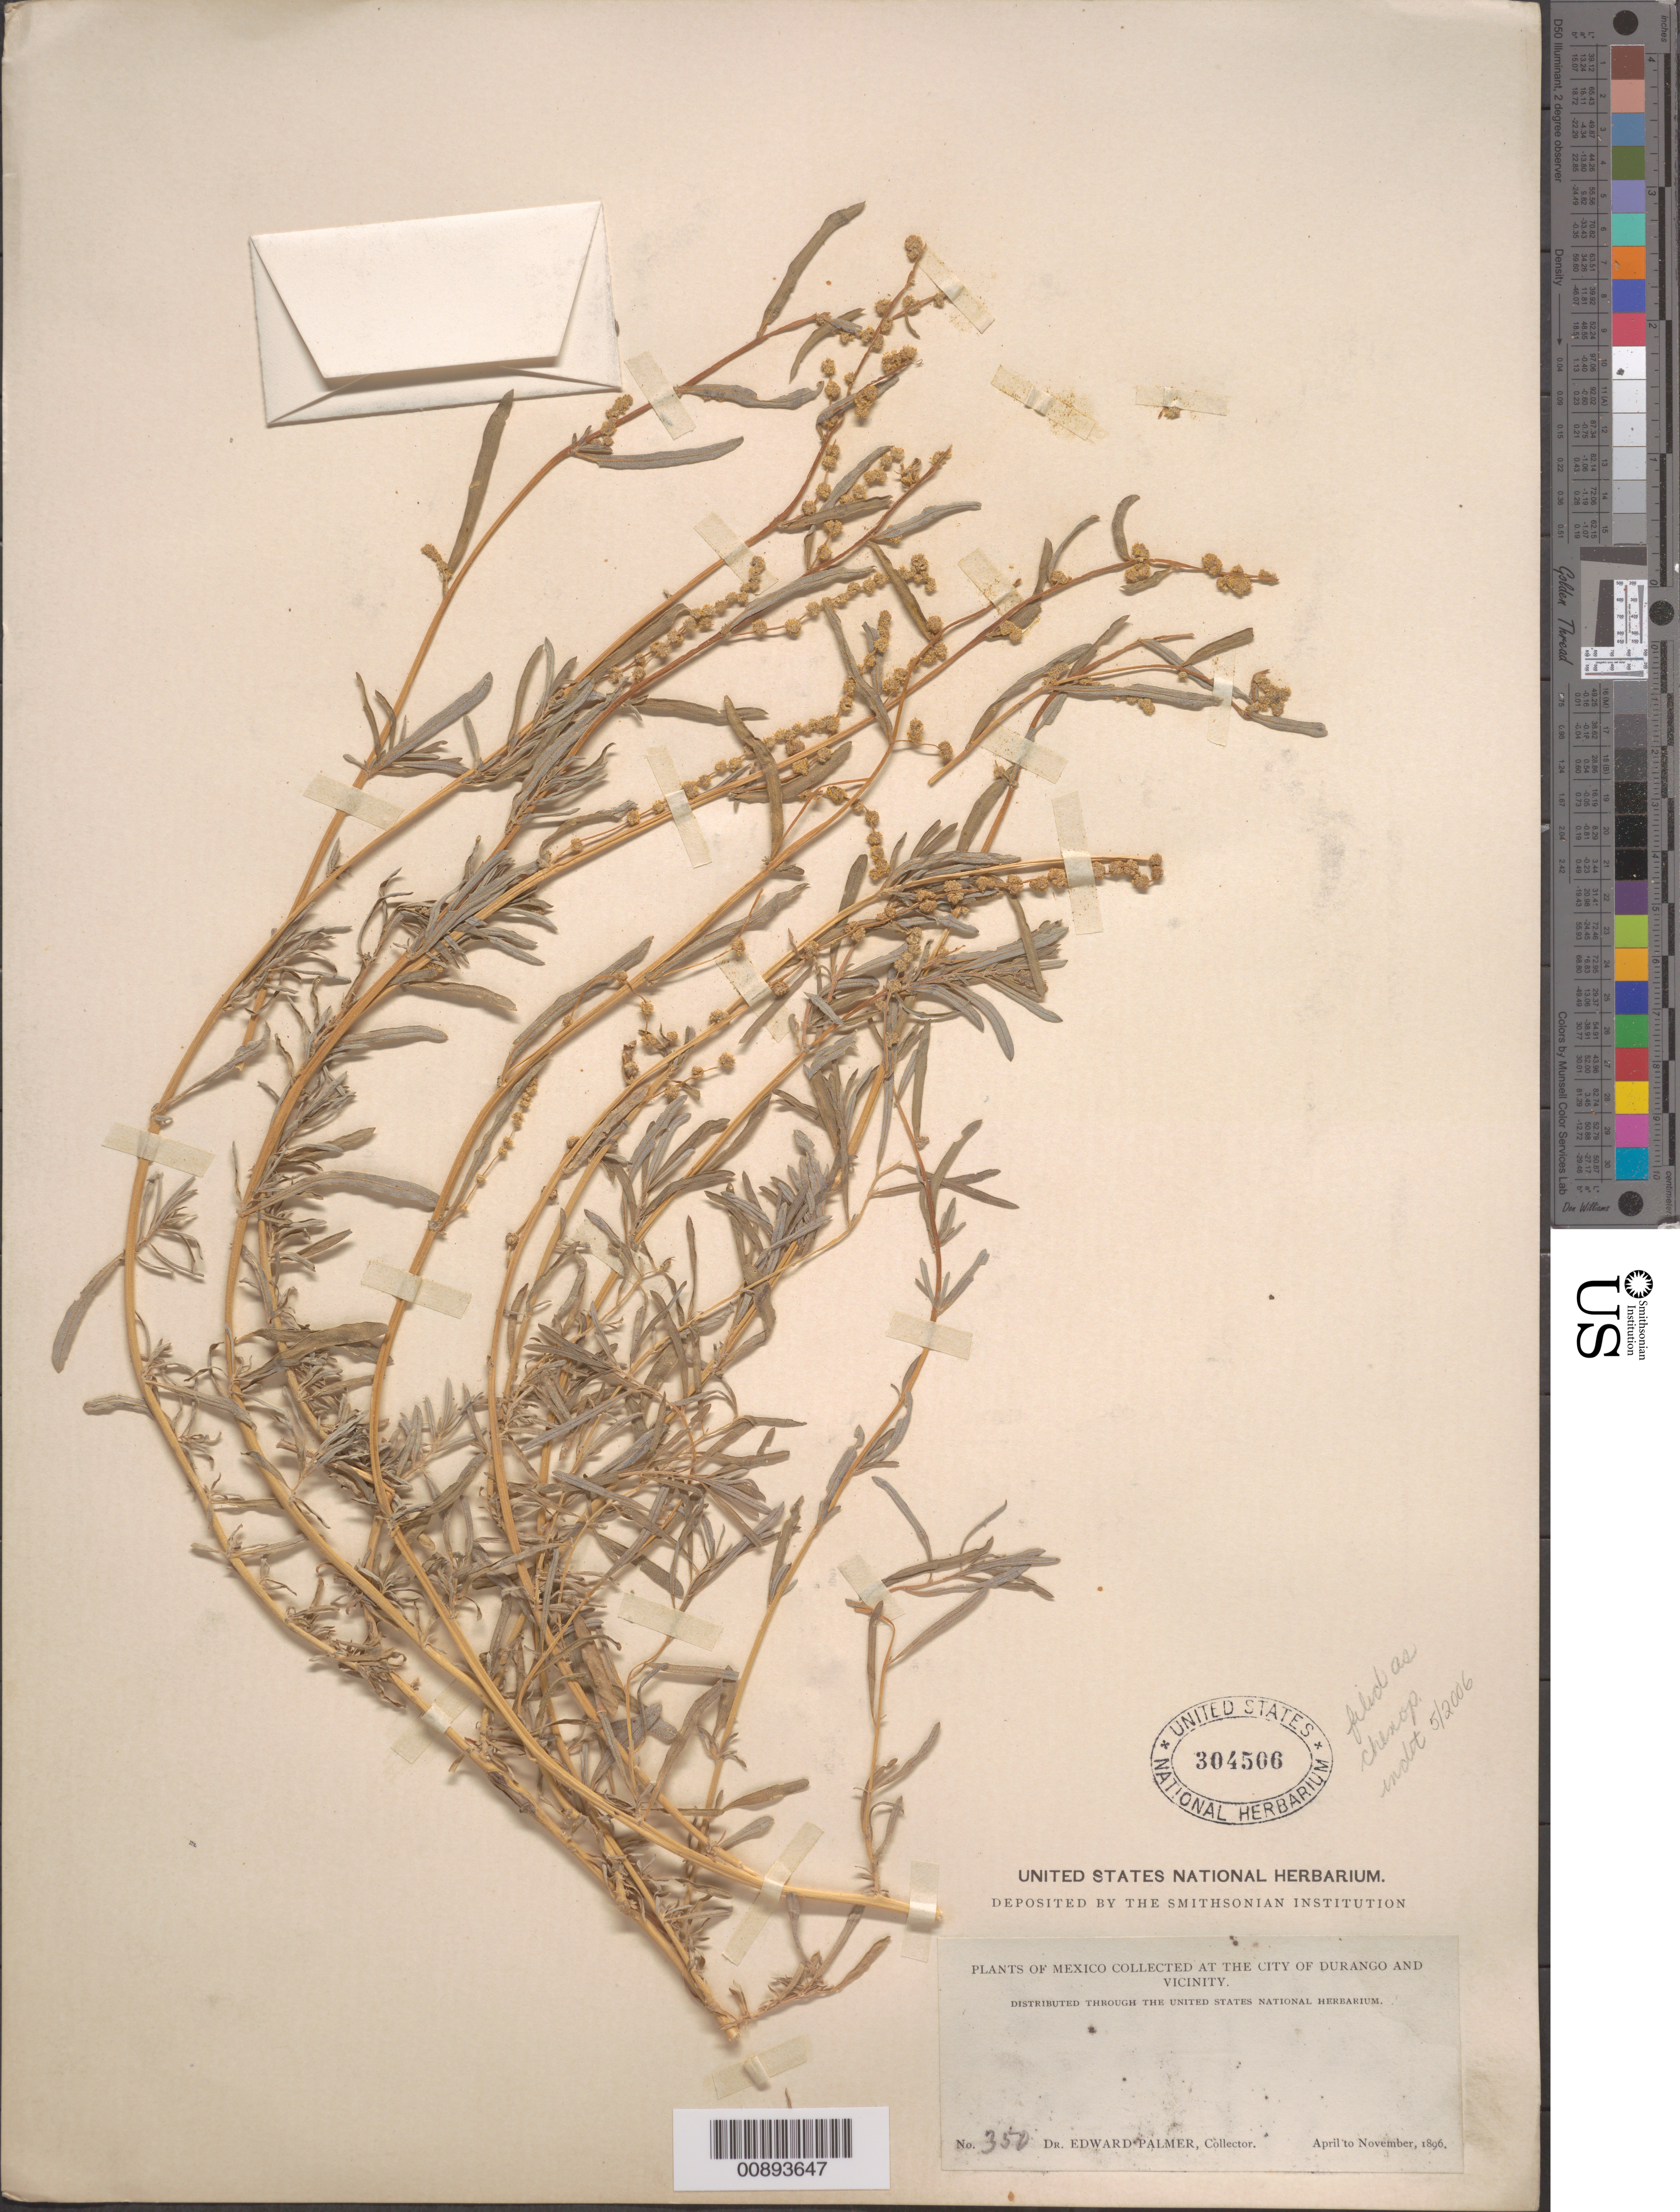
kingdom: Plantae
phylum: Tracheophyta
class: Magnoliopsida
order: Caryophyllales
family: Amaranthaceae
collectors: E. Palmer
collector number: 350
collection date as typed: Apr 1896 to -- Nov 1896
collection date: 1896-04/1896-11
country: Mexico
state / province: Durango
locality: City of Durango and vicinity.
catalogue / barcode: US 304506